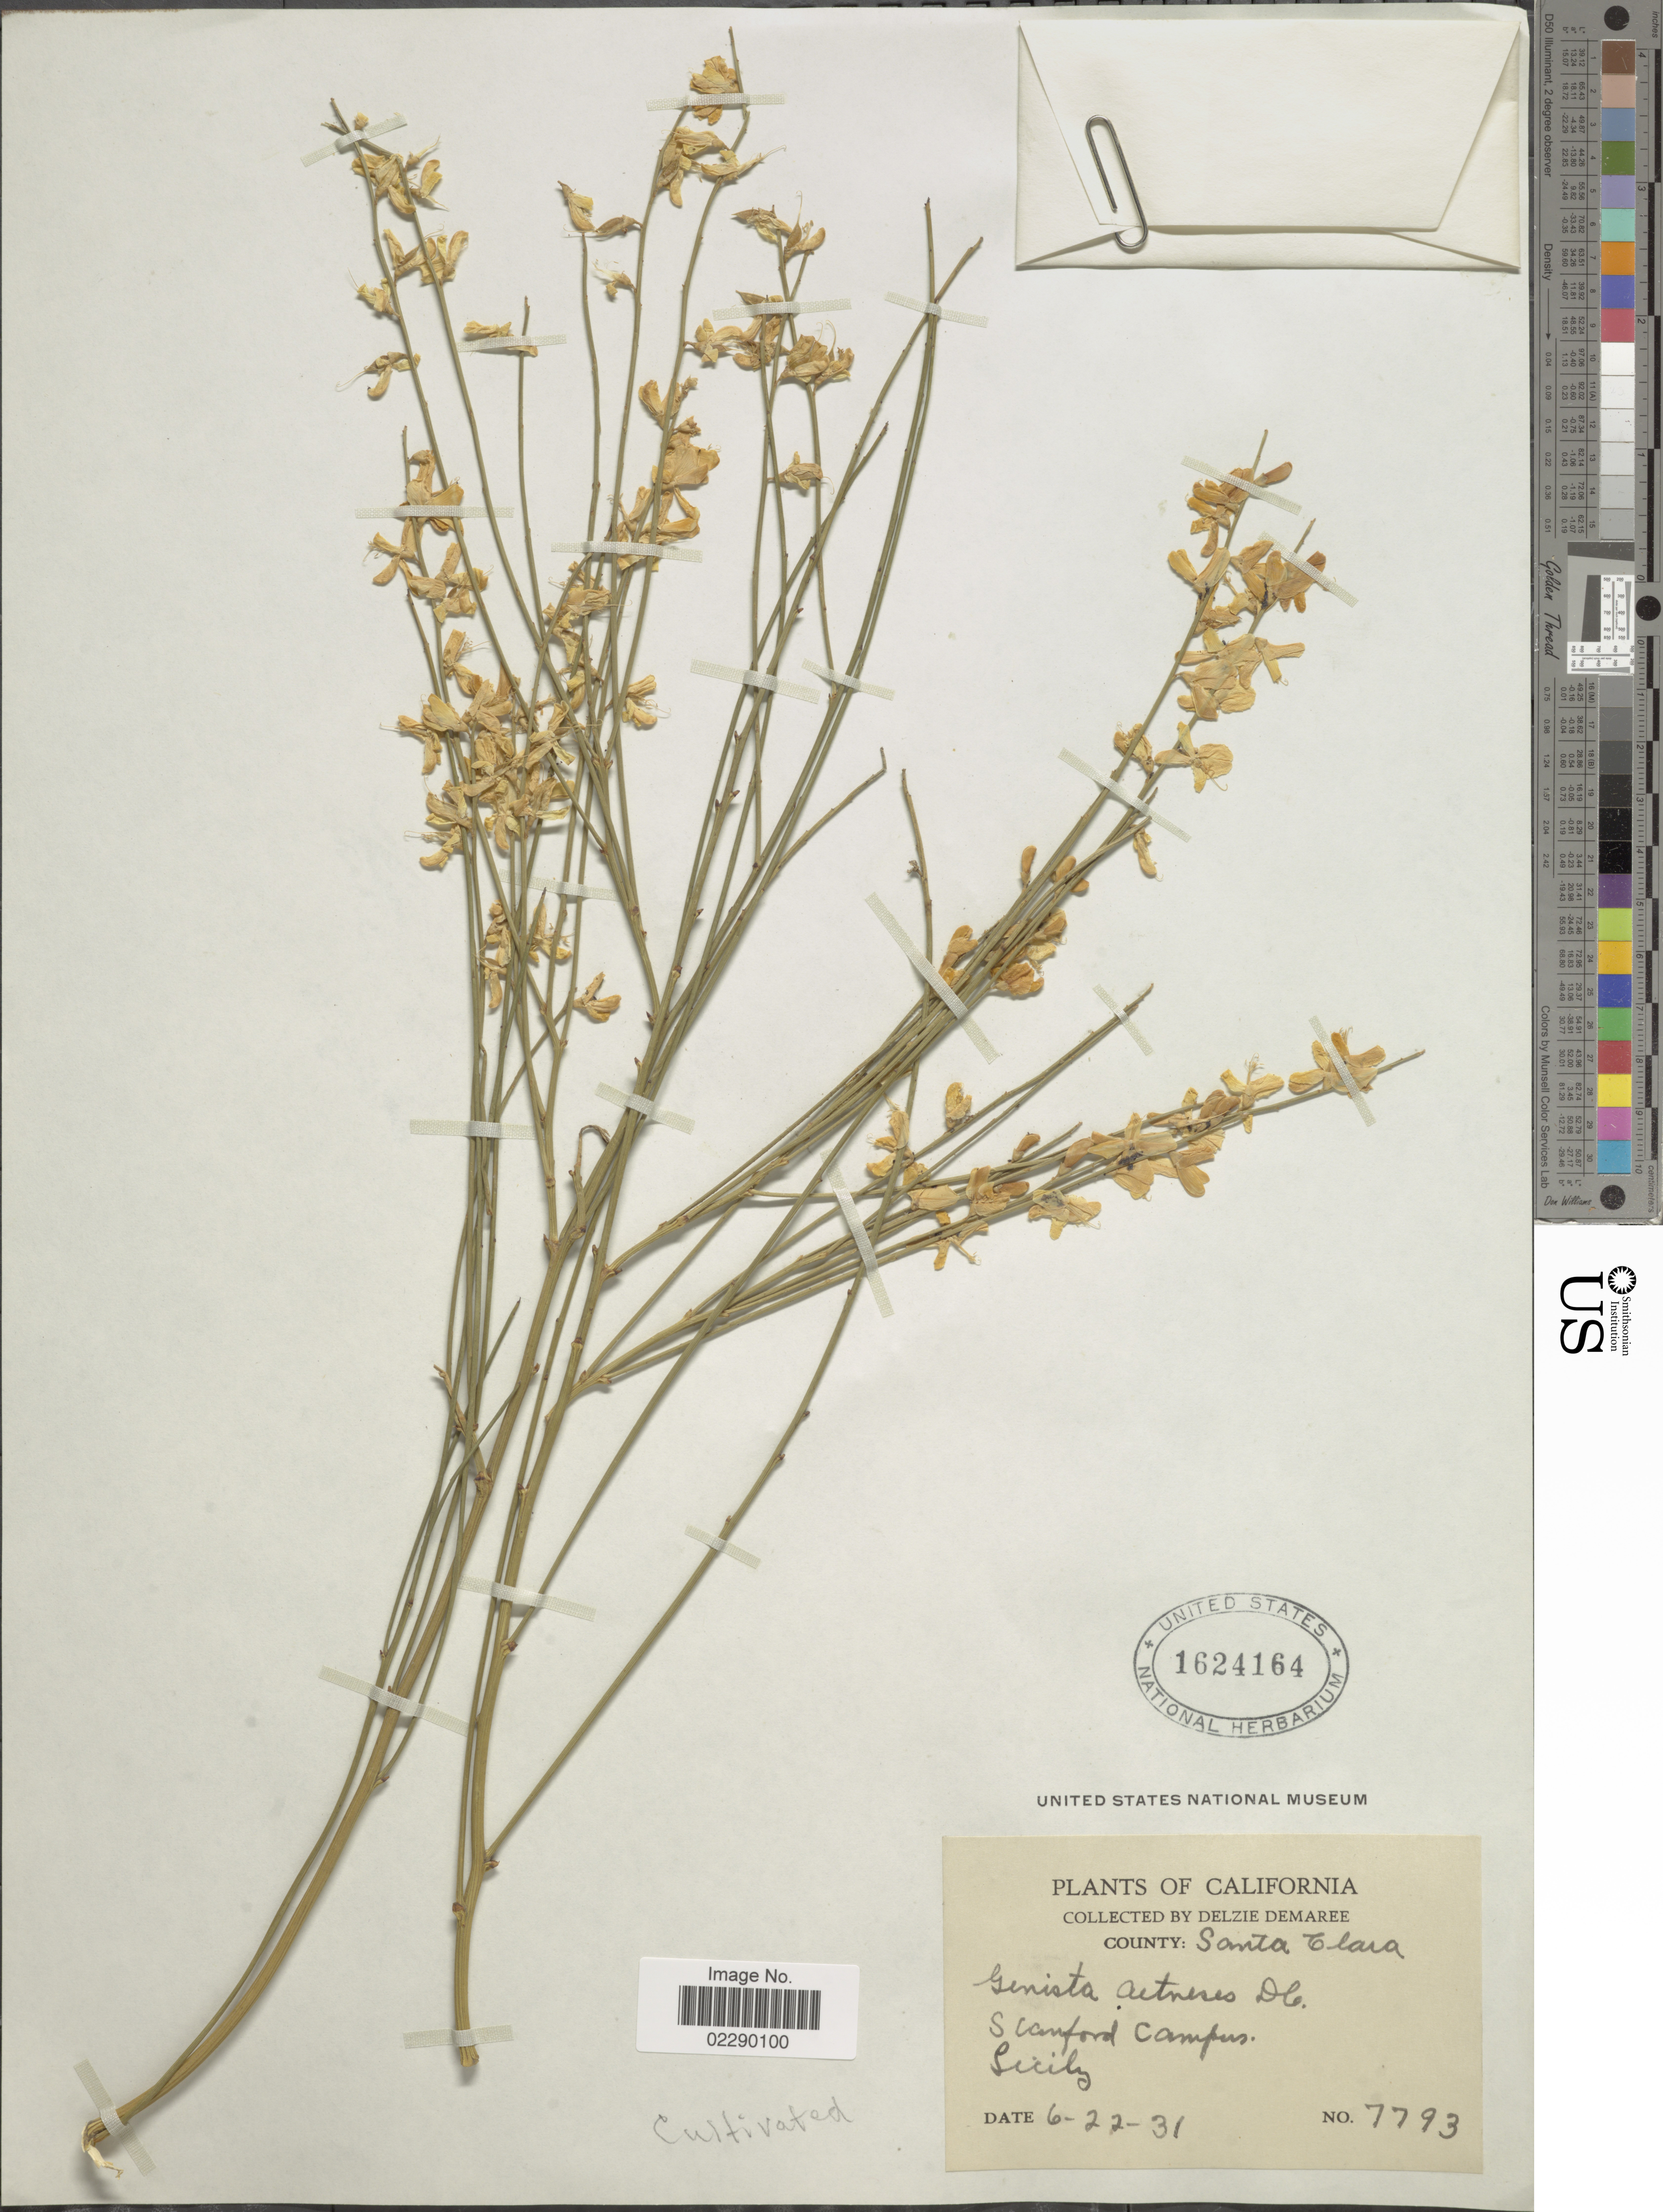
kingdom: Plantae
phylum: Tracheophyta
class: Magnoliopsida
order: Fabales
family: Fabaceae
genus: Genista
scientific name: Genista aetnensis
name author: (Biv.) DC.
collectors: D. Demaree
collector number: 7793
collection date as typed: Transcribed d/m/y: 22/6/31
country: United States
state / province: California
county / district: Santa Clara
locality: County: Santa Clara. Stanford Campus. Sicily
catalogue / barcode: US 1624164